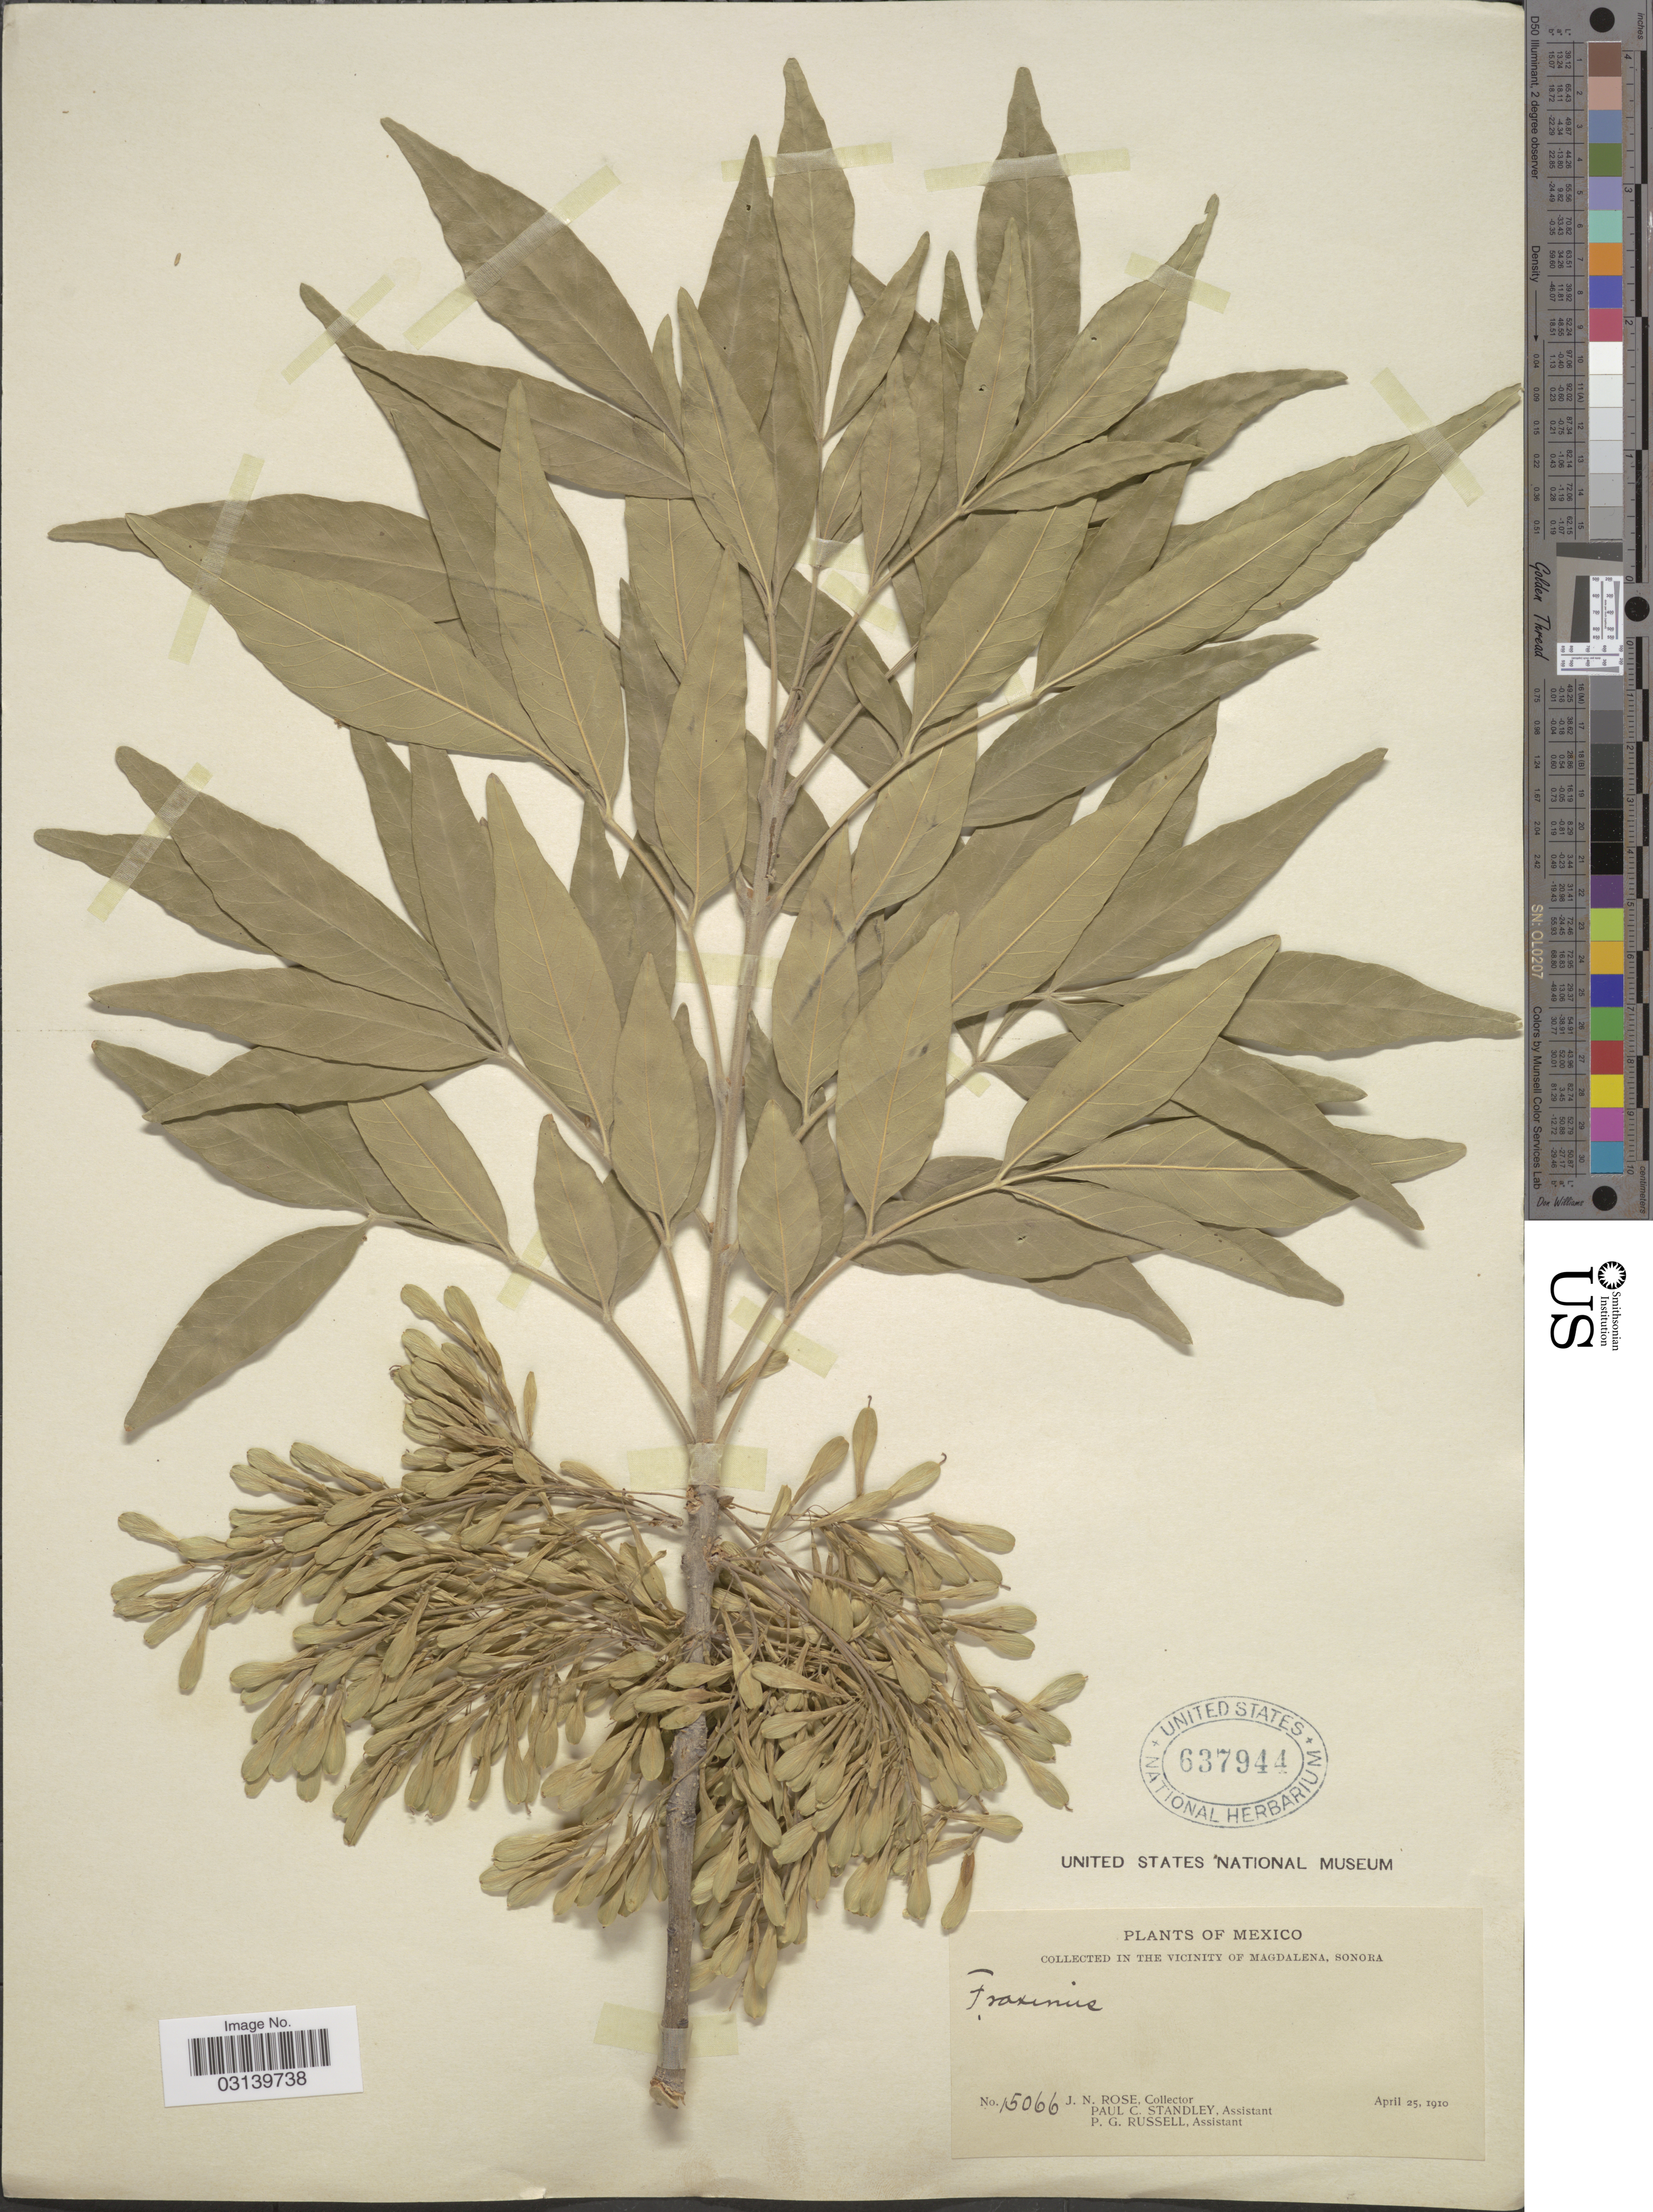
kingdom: Plantae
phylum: Tracheophyta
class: Magnoliopsida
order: Lamiales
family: Oleaceae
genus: Fraxinus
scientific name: Fraxinus sp.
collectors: J. N. Rose, P. C. Standley & P. G. Russell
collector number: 15066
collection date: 1910-04-25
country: Mexico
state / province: Sonora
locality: In the Vicinity of Magdalena.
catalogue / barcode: US 637944